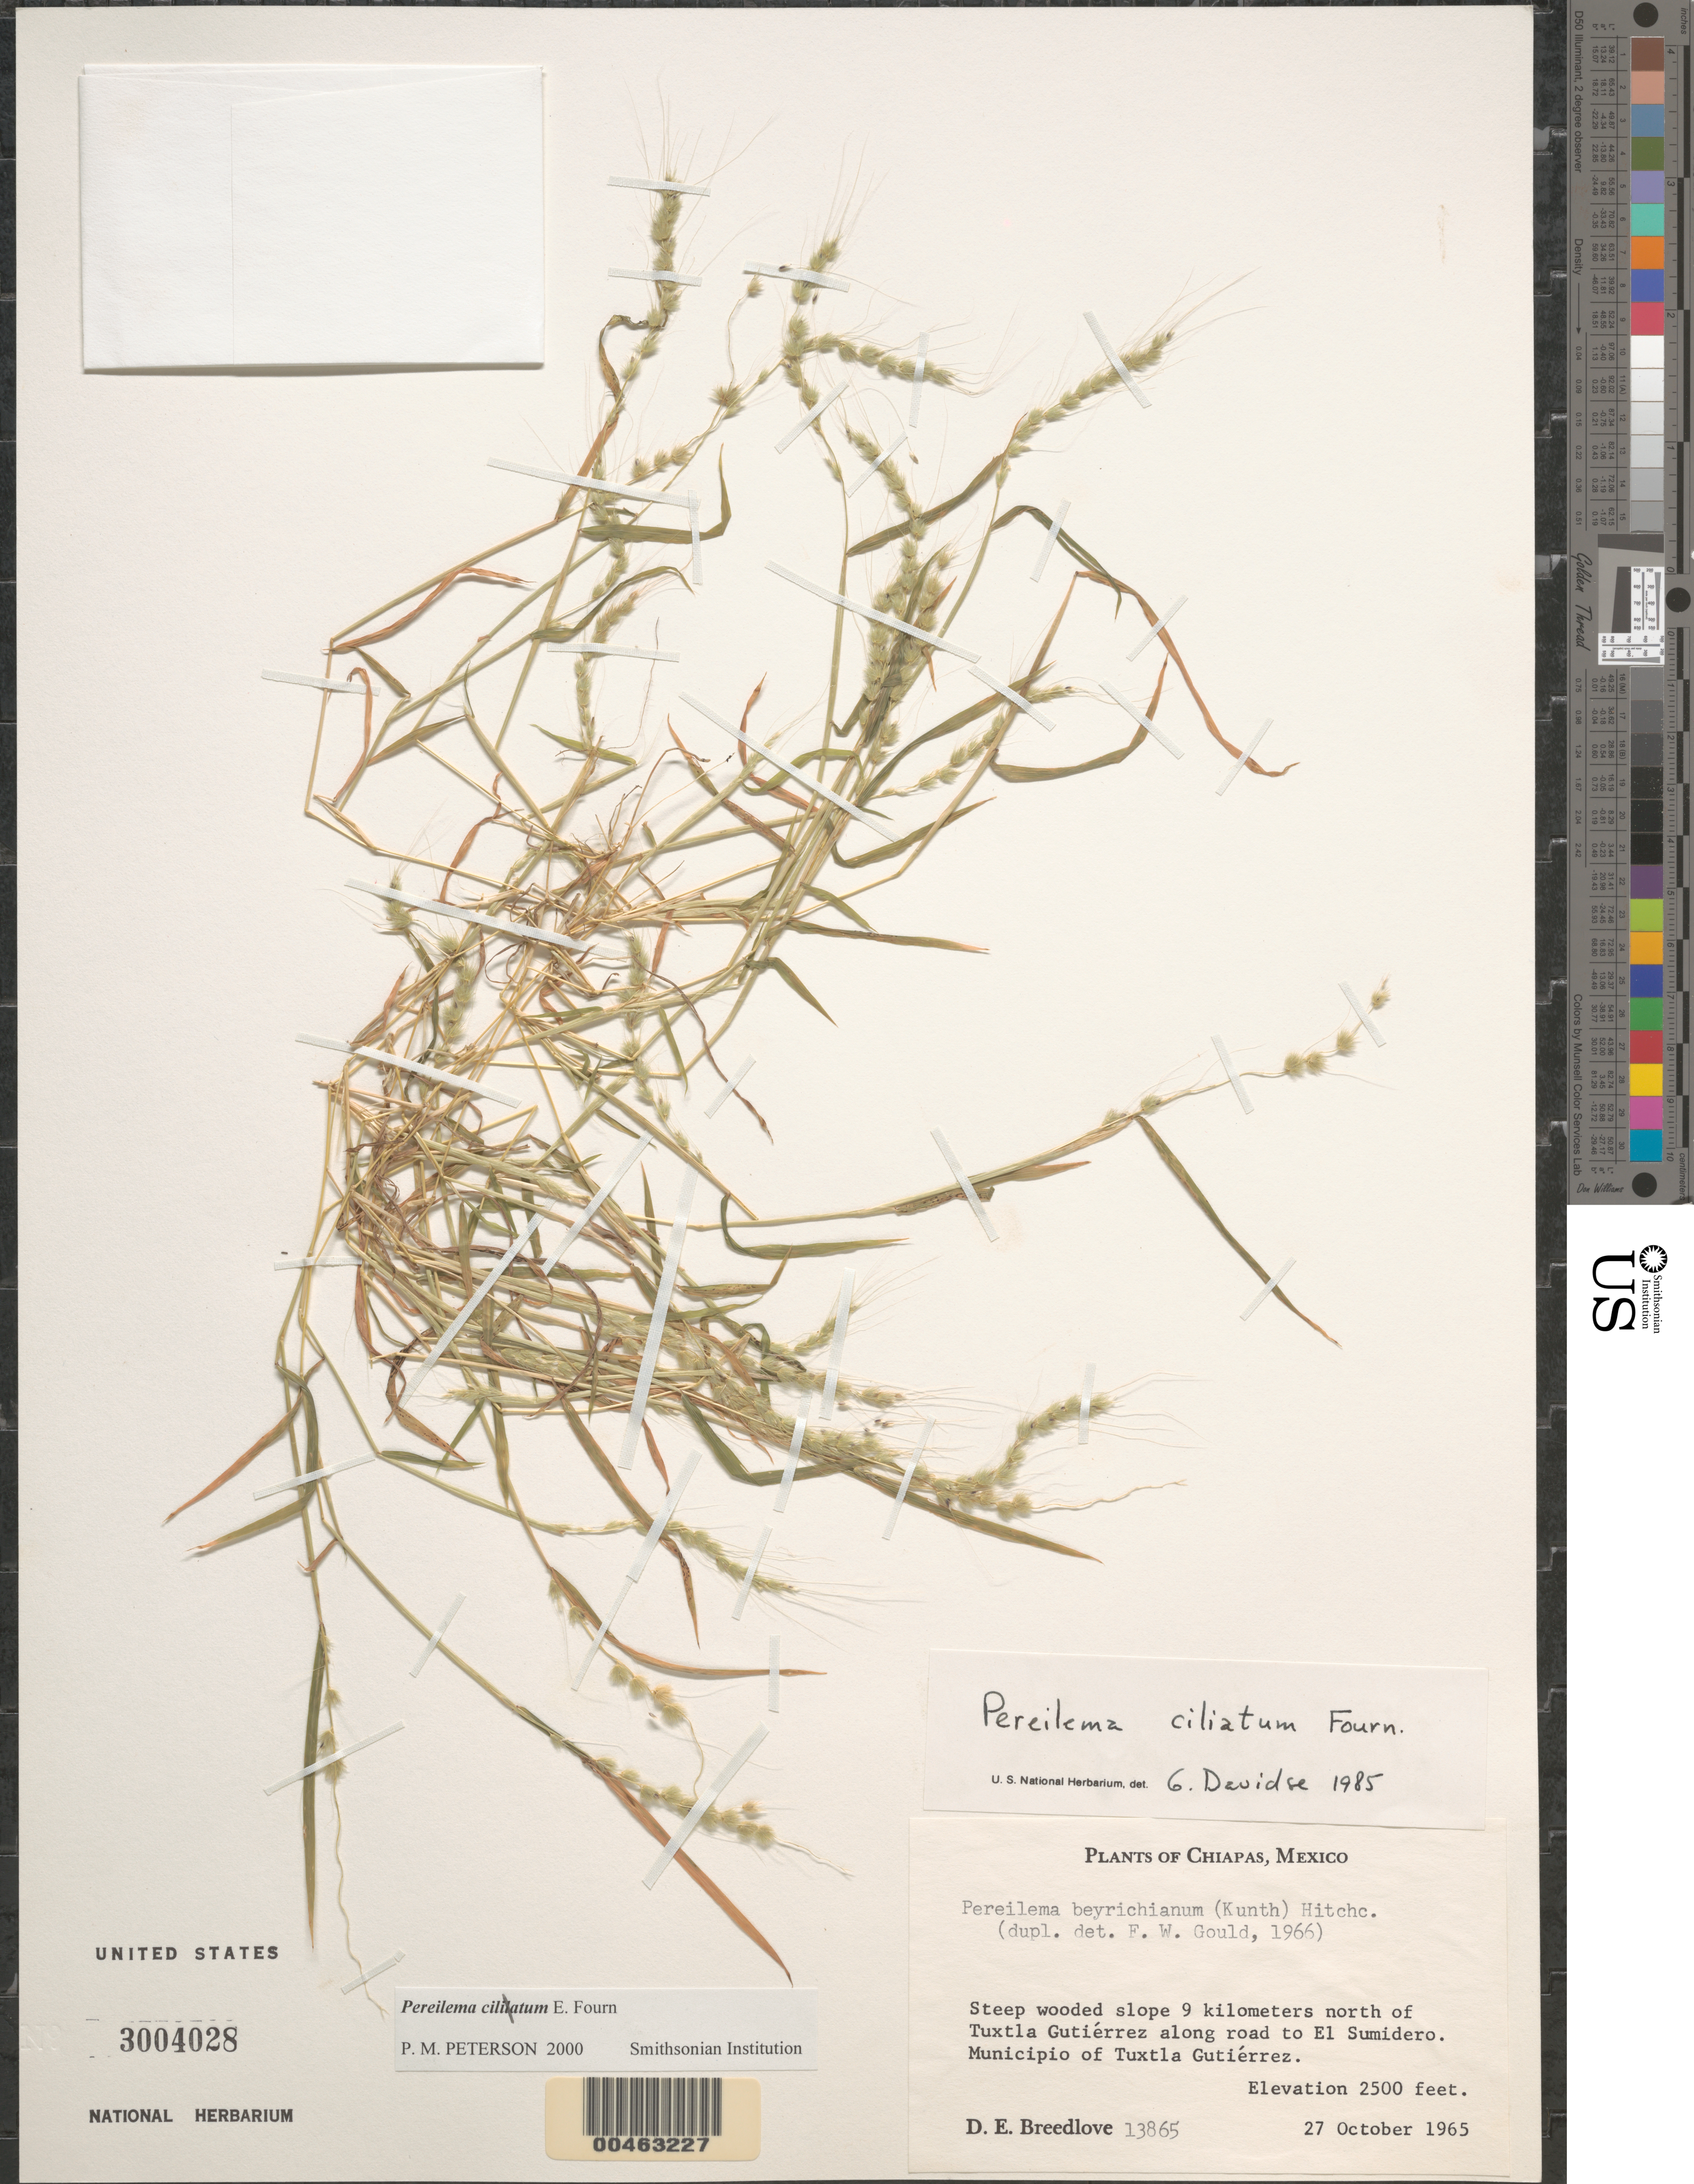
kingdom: Plantae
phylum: Tracheophyta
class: Liliopsida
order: Poales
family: Poaceae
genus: Pereilema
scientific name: Pereilema ciliatum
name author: E. Fourn.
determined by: Davidse, Gerrit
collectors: D. E. Breedlove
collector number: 13865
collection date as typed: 27 Oct 1965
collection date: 1965-10-27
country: Mexico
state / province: Chiapas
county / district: Tuxtla Gutiérrez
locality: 9 km N of Tuxtla Gutiérrez along rd to El Sumidero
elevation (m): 762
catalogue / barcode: US 3004028